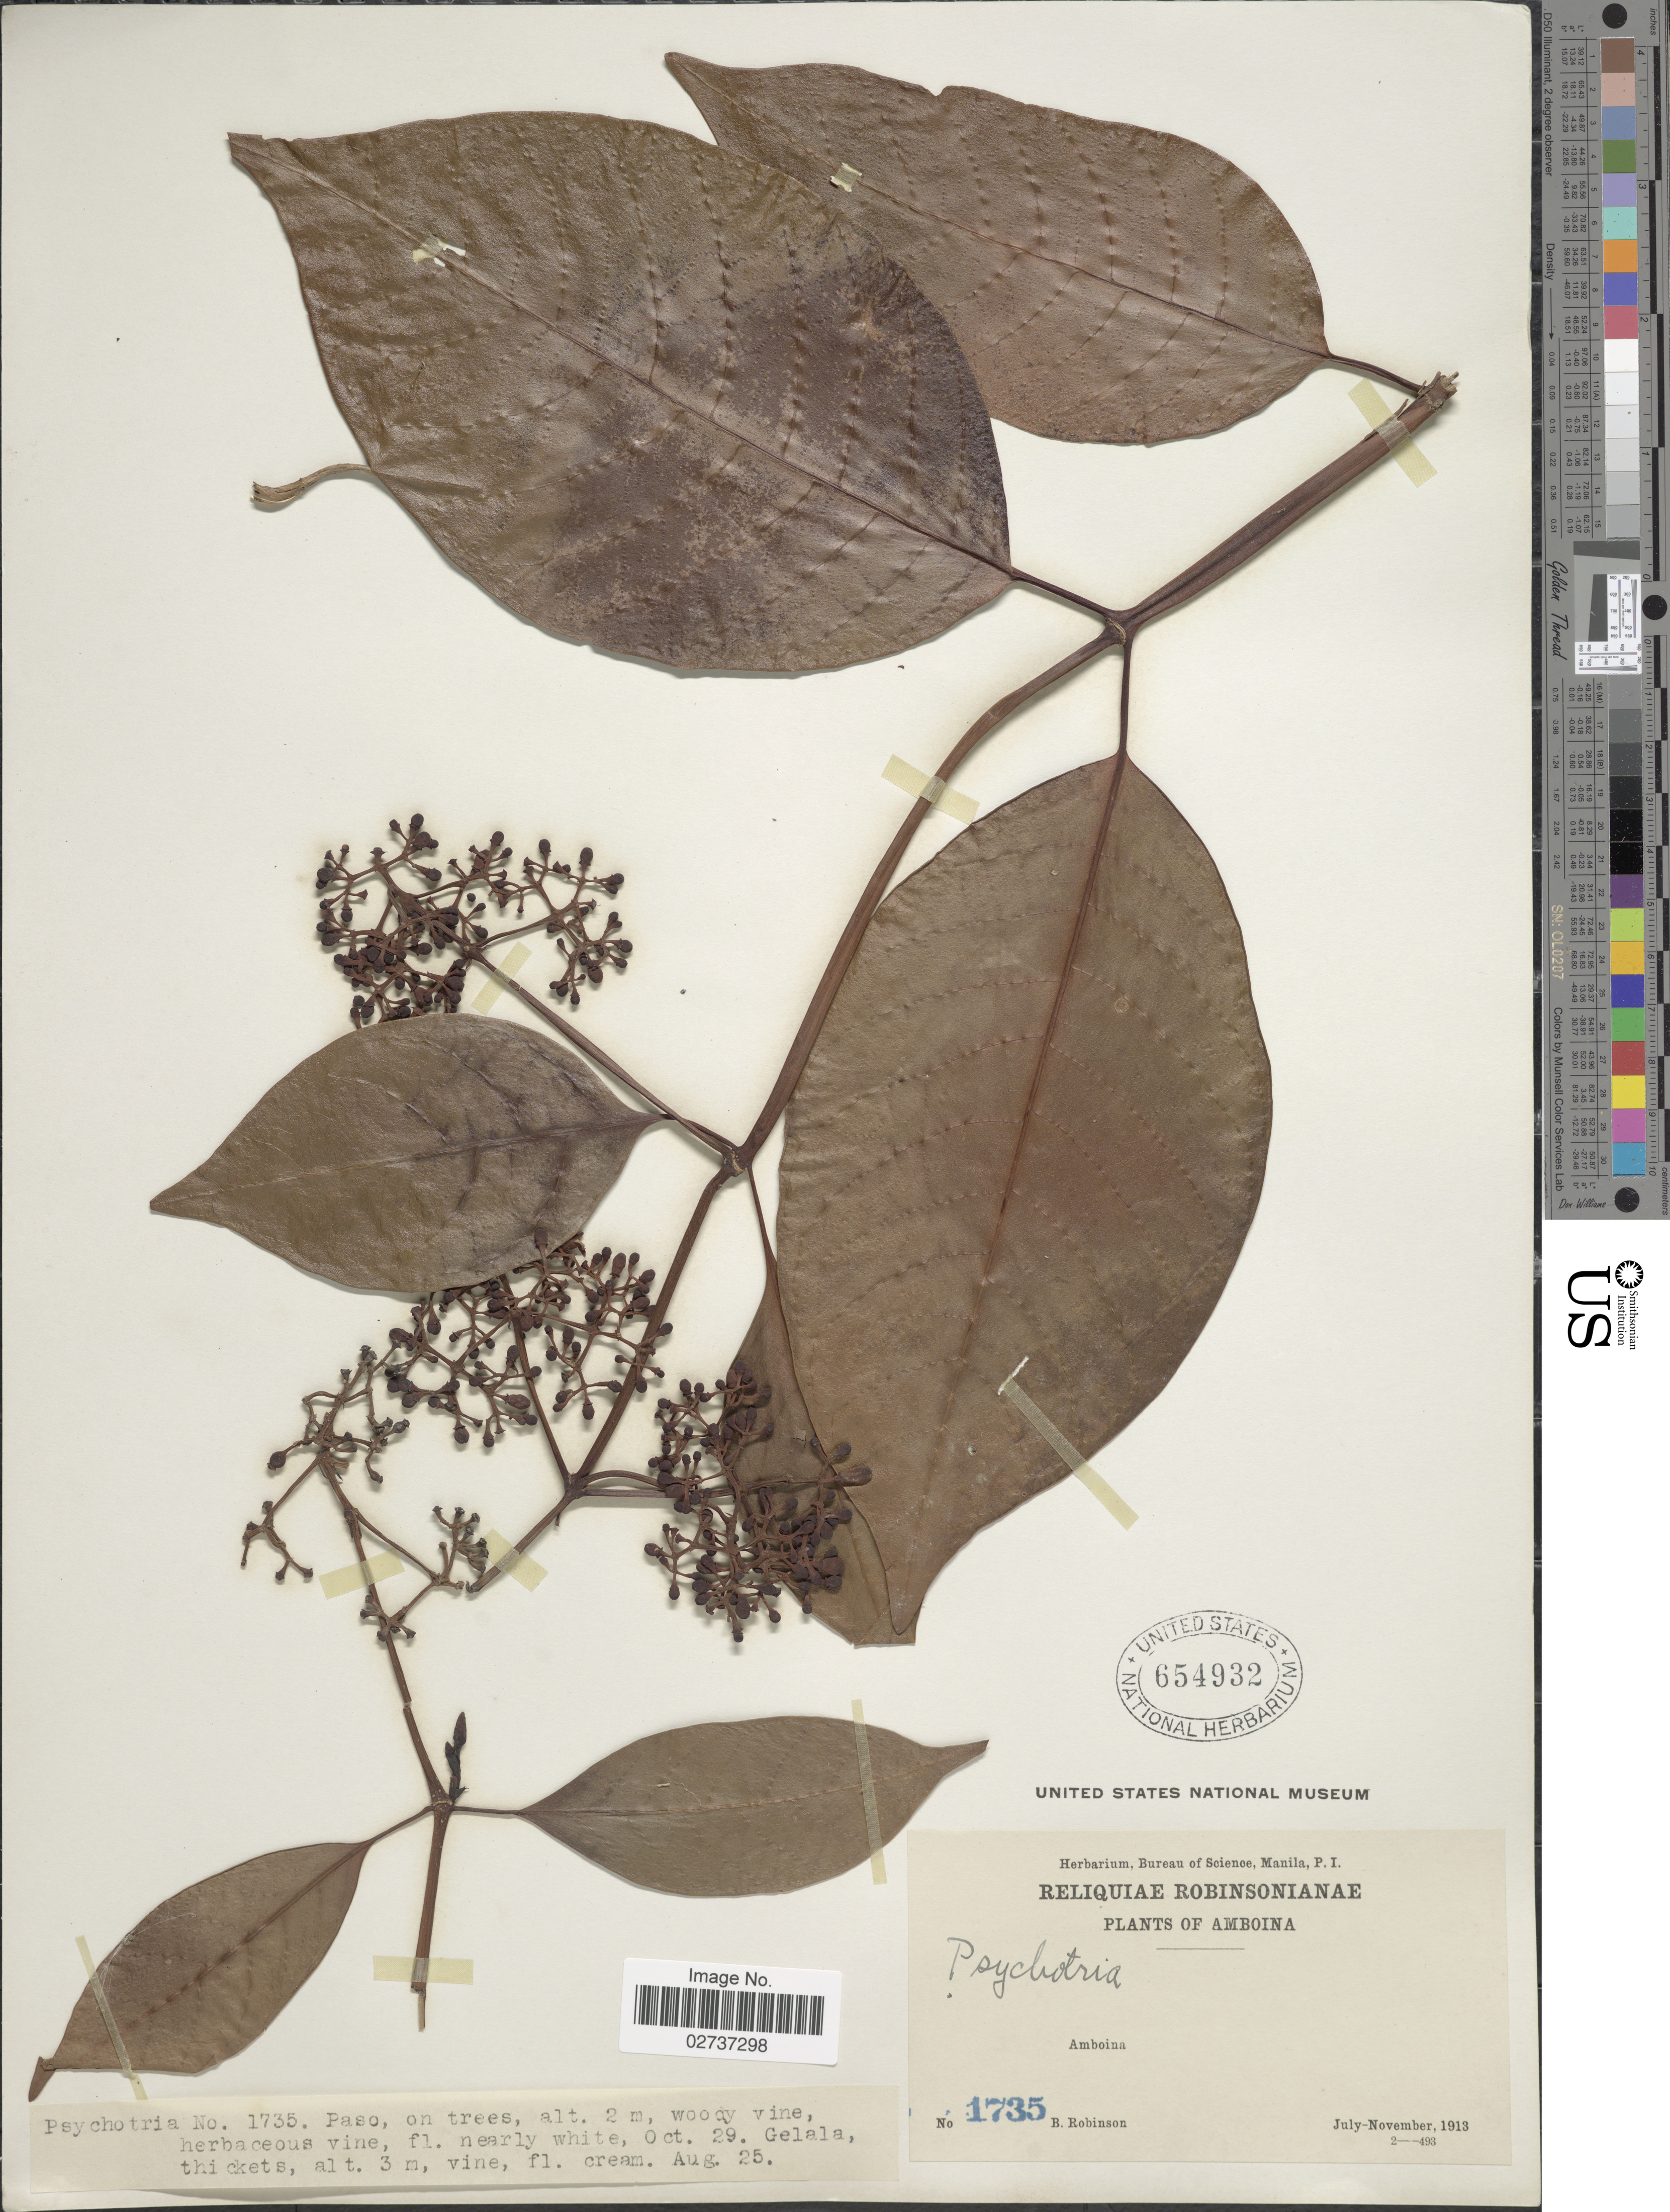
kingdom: Plantae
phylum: Tracheophyta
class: Magnoliopsida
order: Gentianales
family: Rubiaceae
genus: Psychotria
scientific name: Psychotria sp.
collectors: B. Robinson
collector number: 1735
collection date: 1913-08-25/1913-10-29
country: Indonesia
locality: Amboina. Gelala thickets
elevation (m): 2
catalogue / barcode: US 654932